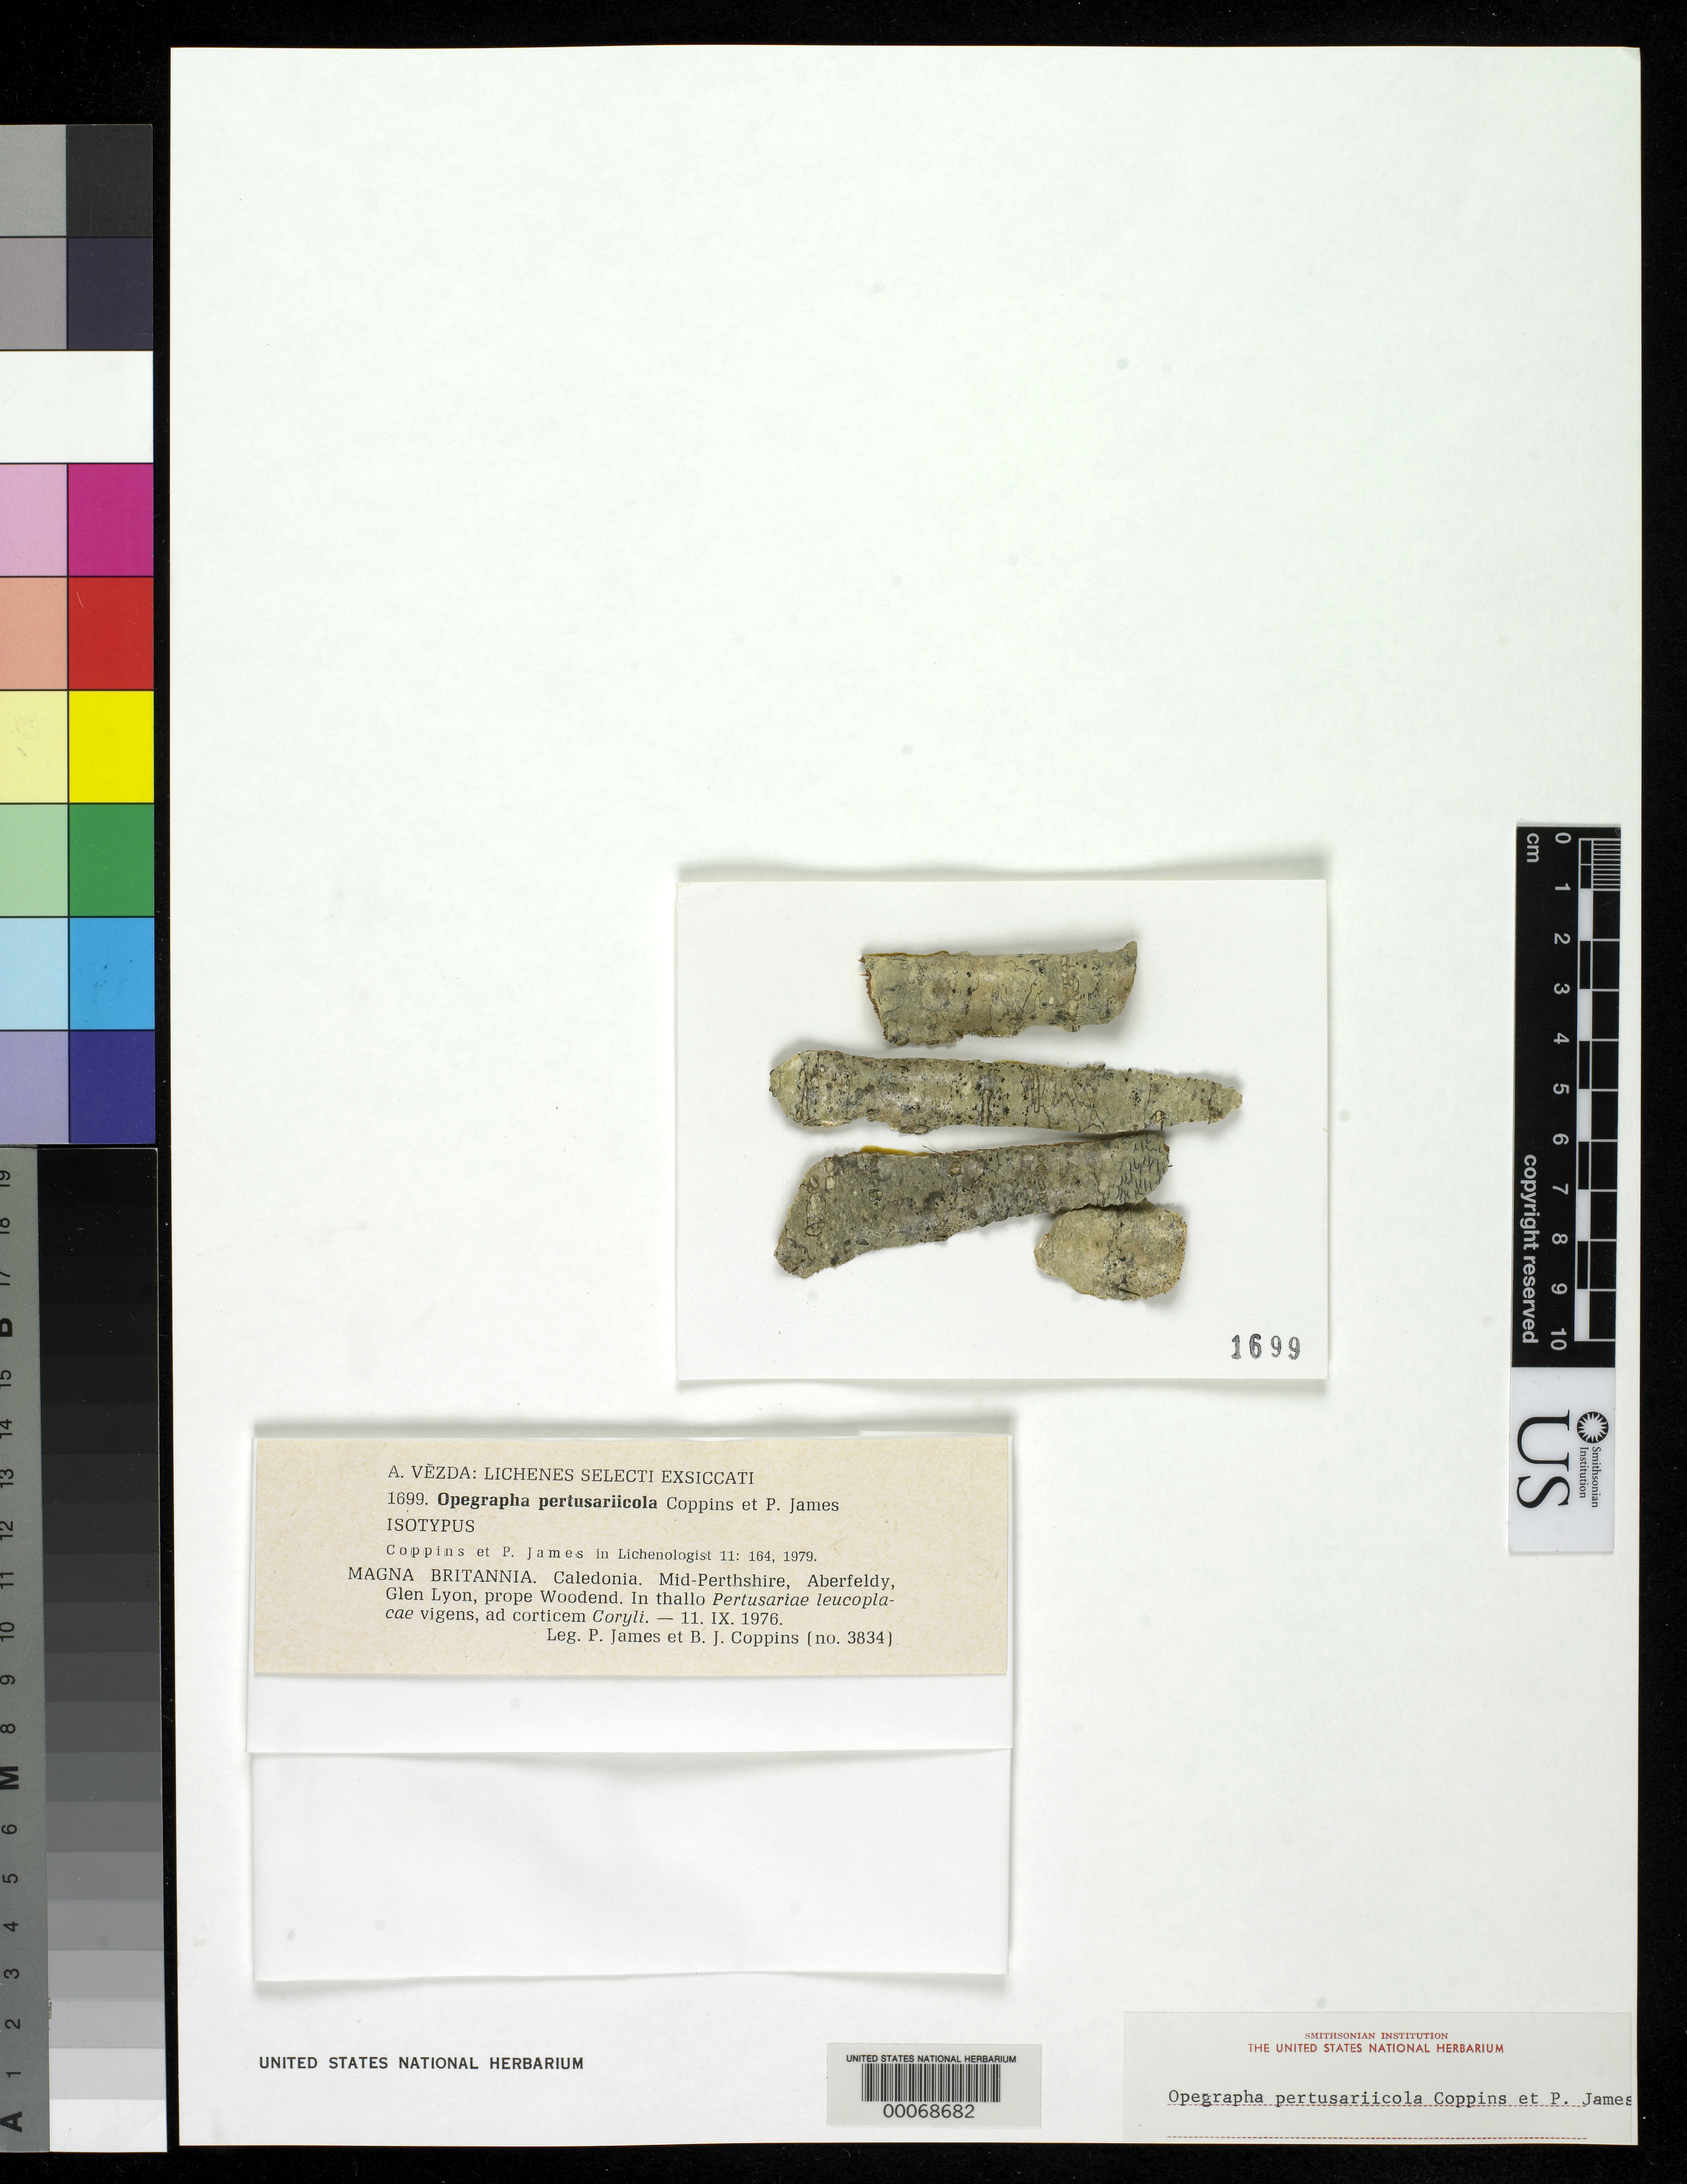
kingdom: Fungi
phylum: Ascomycota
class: Arthoniomycetes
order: Arthoniales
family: Opegraphaceae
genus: Opegrapha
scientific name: Opegrapha pertusariicola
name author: Coppins & P. James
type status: Isotype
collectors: B. Coppins & P. James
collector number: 3834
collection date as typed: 11 Sep 1976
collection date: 1976-09-11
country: United Kingdom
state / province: Scotland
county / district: Perth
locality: Caledonia Aberfeldy, Glen Lyon, near Woodend.